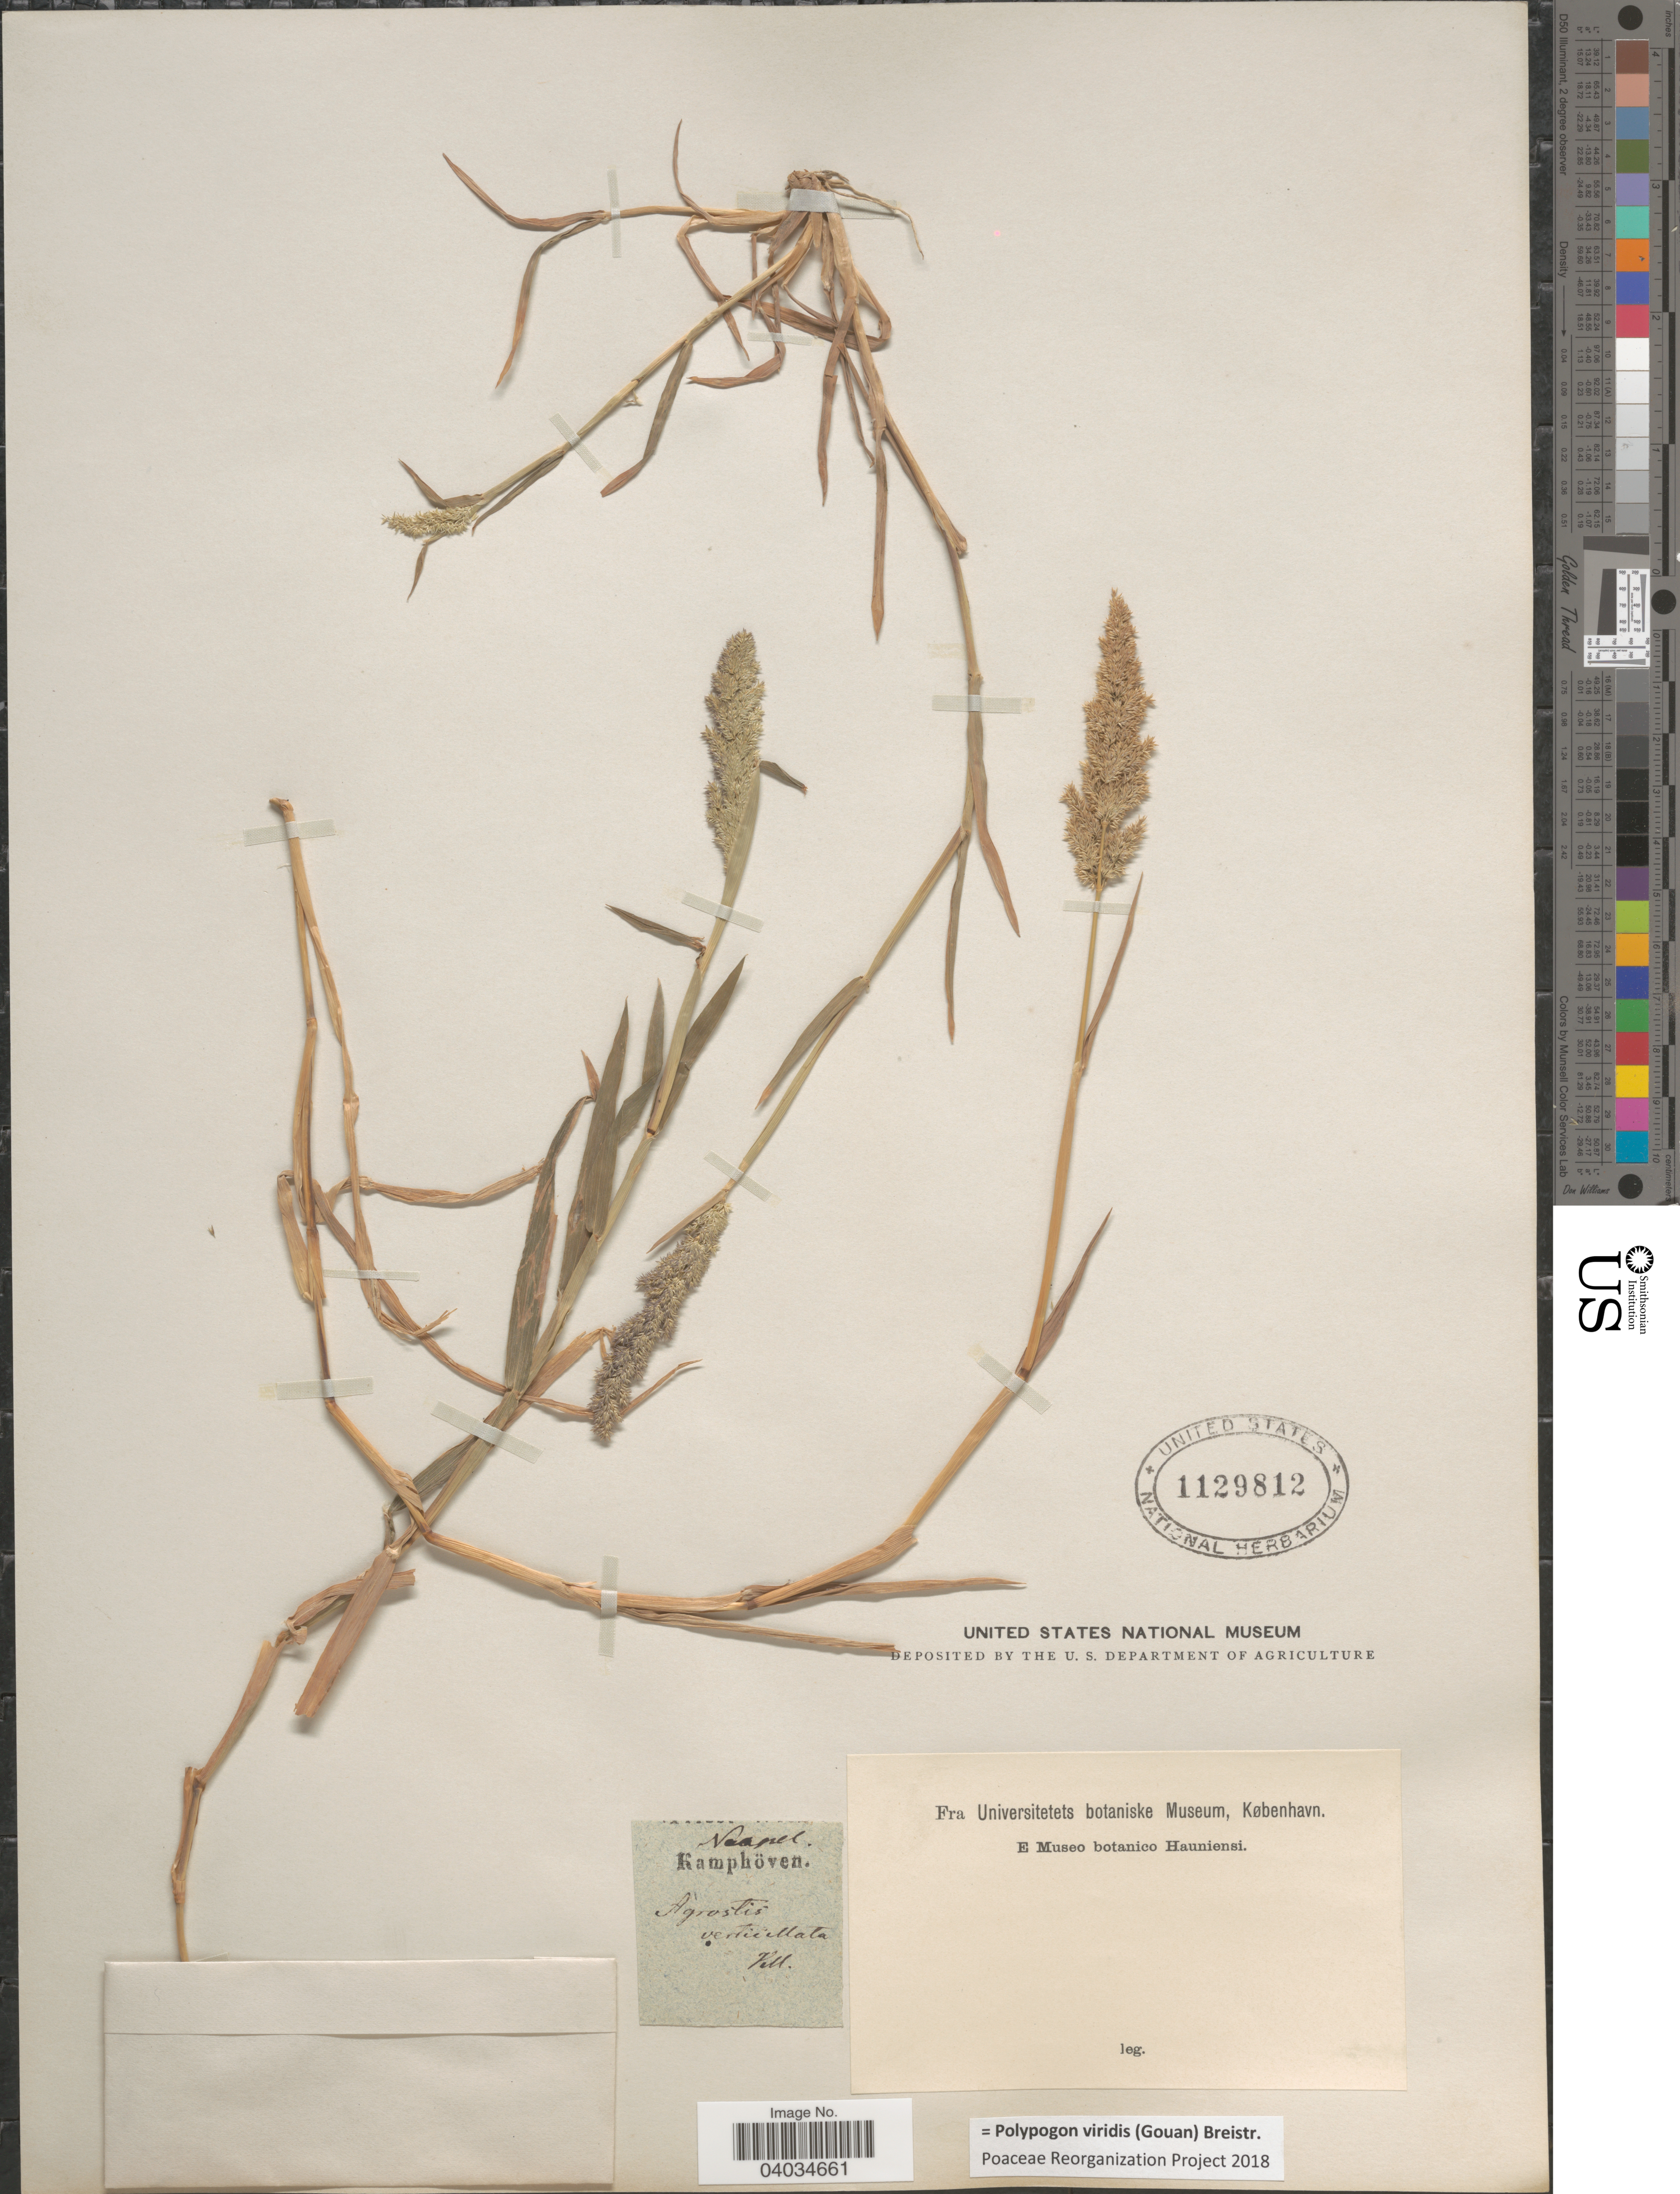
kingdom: Plantae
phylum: Tracheophyta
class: Liliopsida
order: Poales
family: Poaceae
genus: Polypogon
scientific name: Polypogon viridis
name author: (Gouan) Breistroffer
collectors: Kamphöven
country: Italy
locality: Neapel.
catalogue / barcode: US 1129812